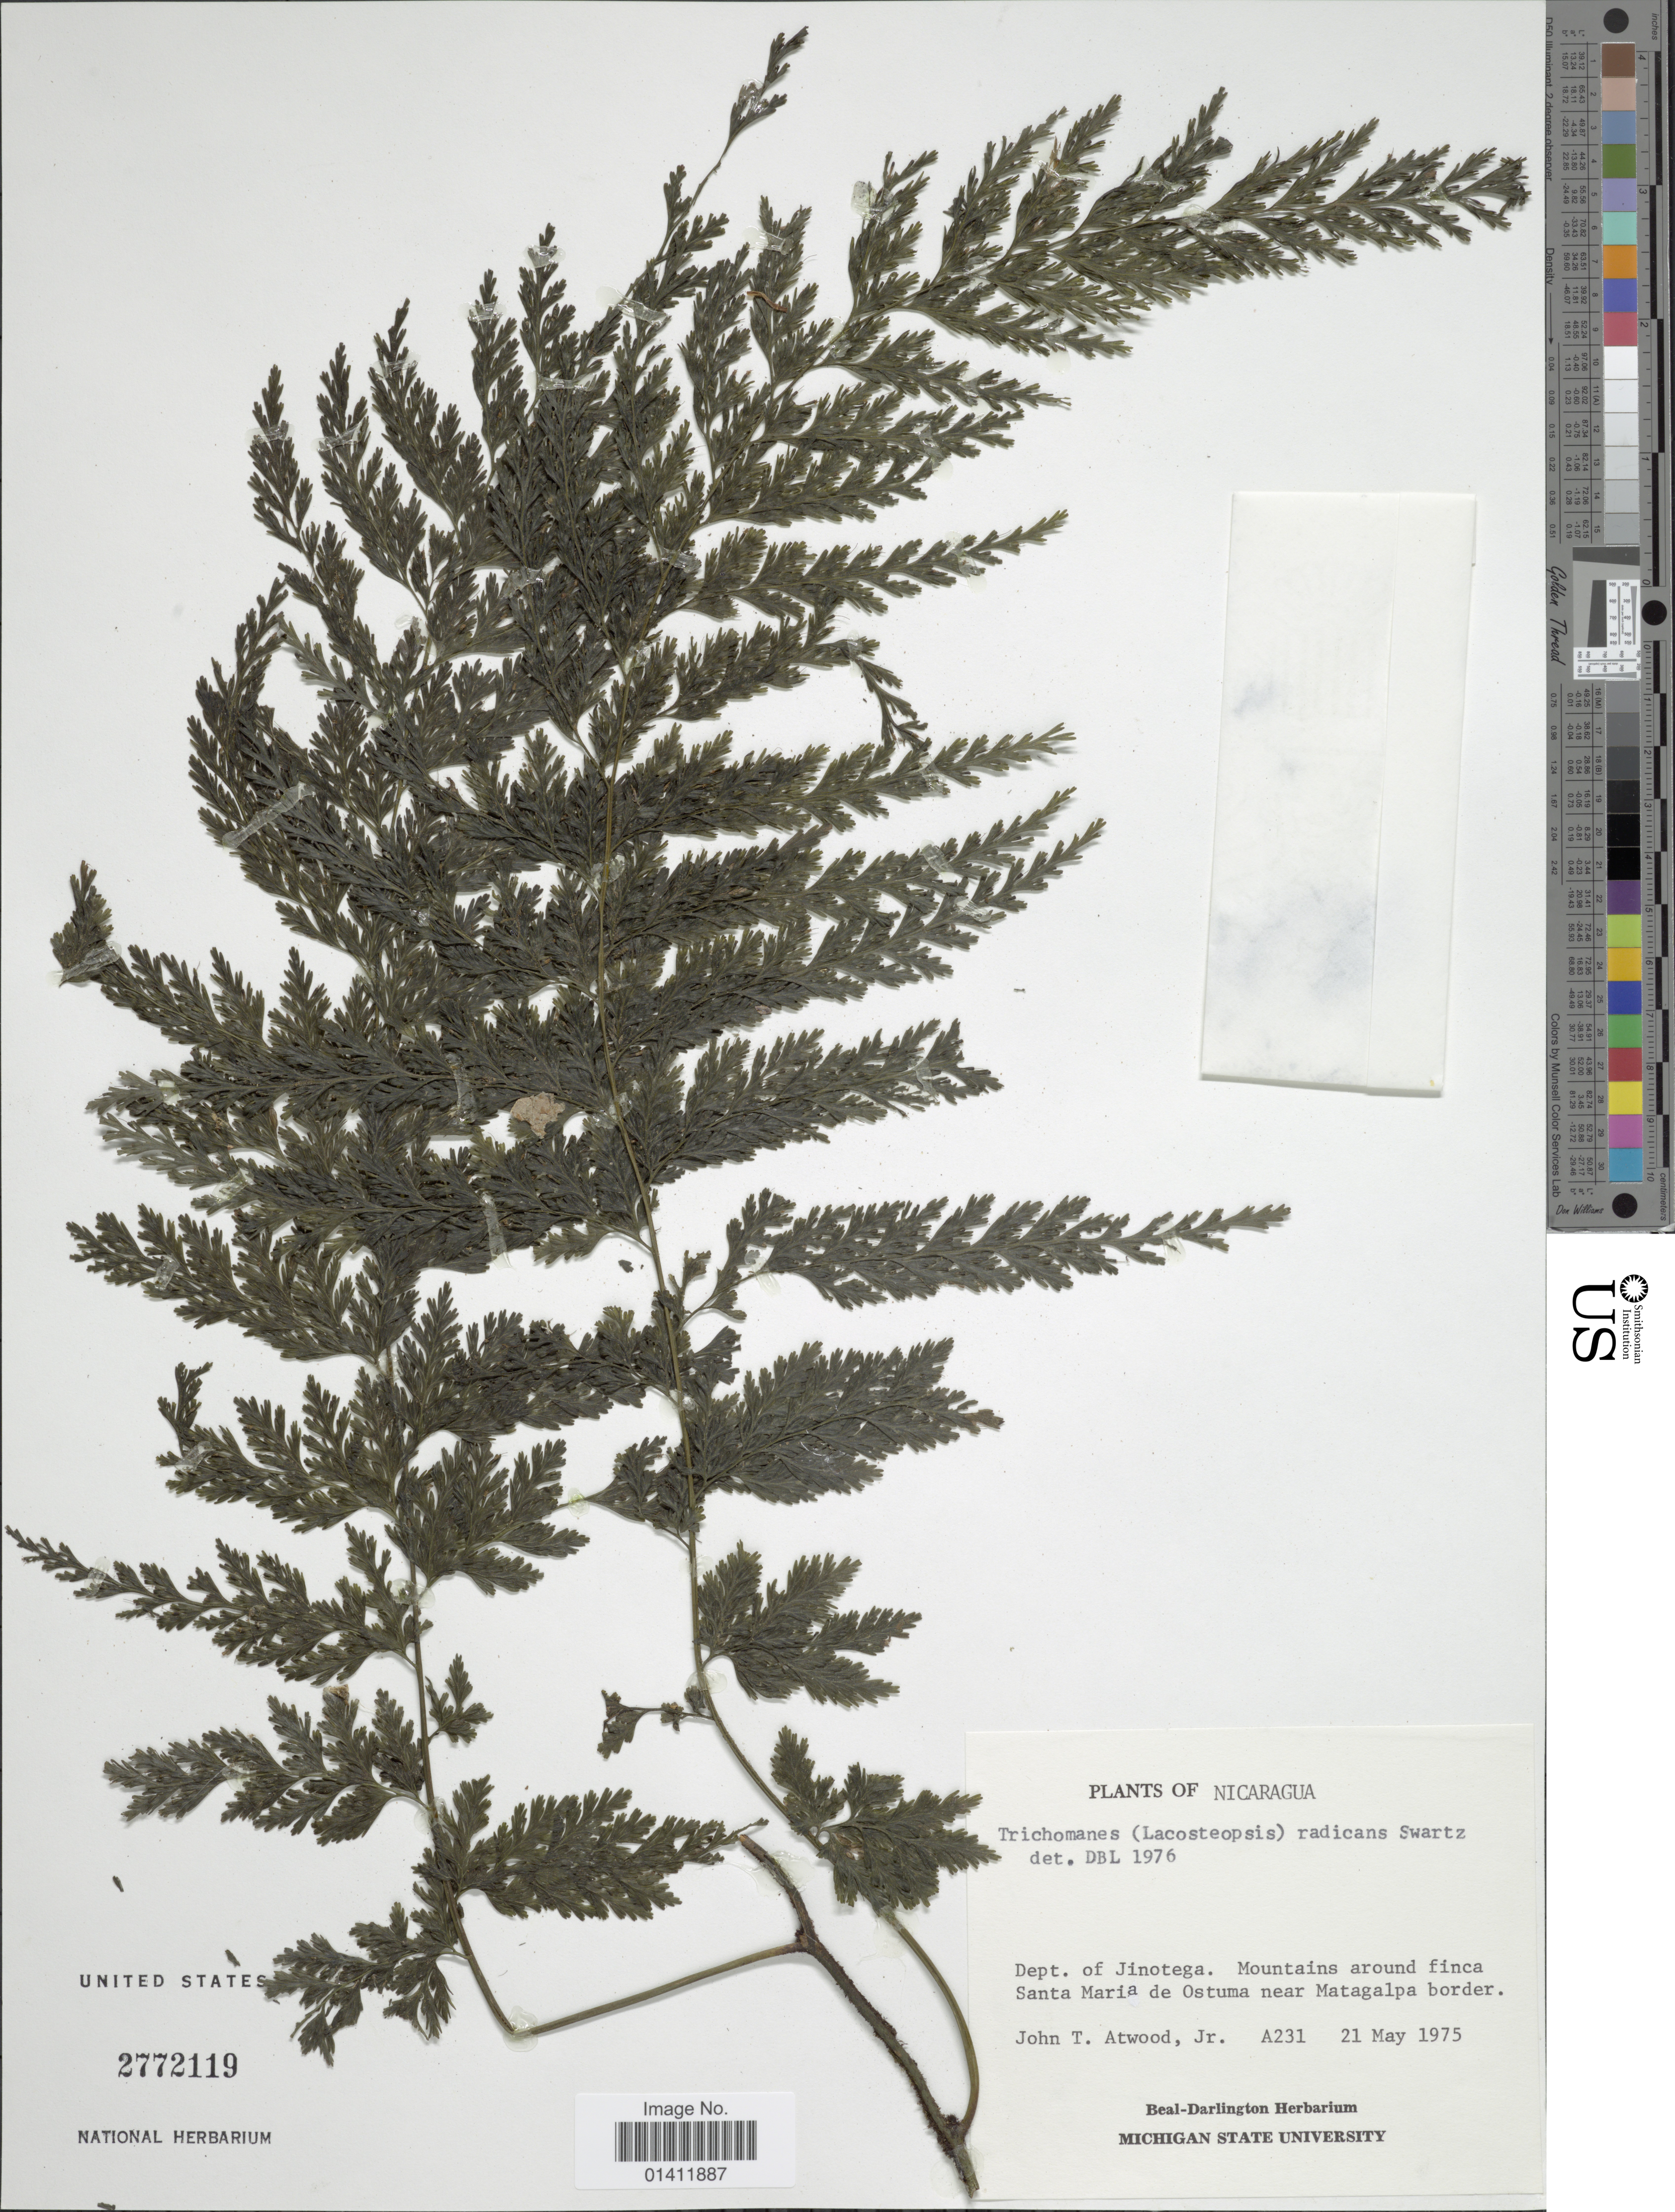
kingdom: Plantae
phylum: Tracheophyta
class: Polypodiopsida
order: Hymenophyllales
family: Hymenophyllaceae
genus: Vandenboschia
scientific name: Vandenboschia radicans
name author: (Sw.) Copel.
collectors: J. T. Atwood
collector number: A231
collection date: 1975-05-21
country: Nicaragua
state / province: Jinotega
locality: Dept. of Jinotega. Mountains around finca Santa Maria de Ostuma near Matagalpa border.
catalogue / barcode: US 2722119